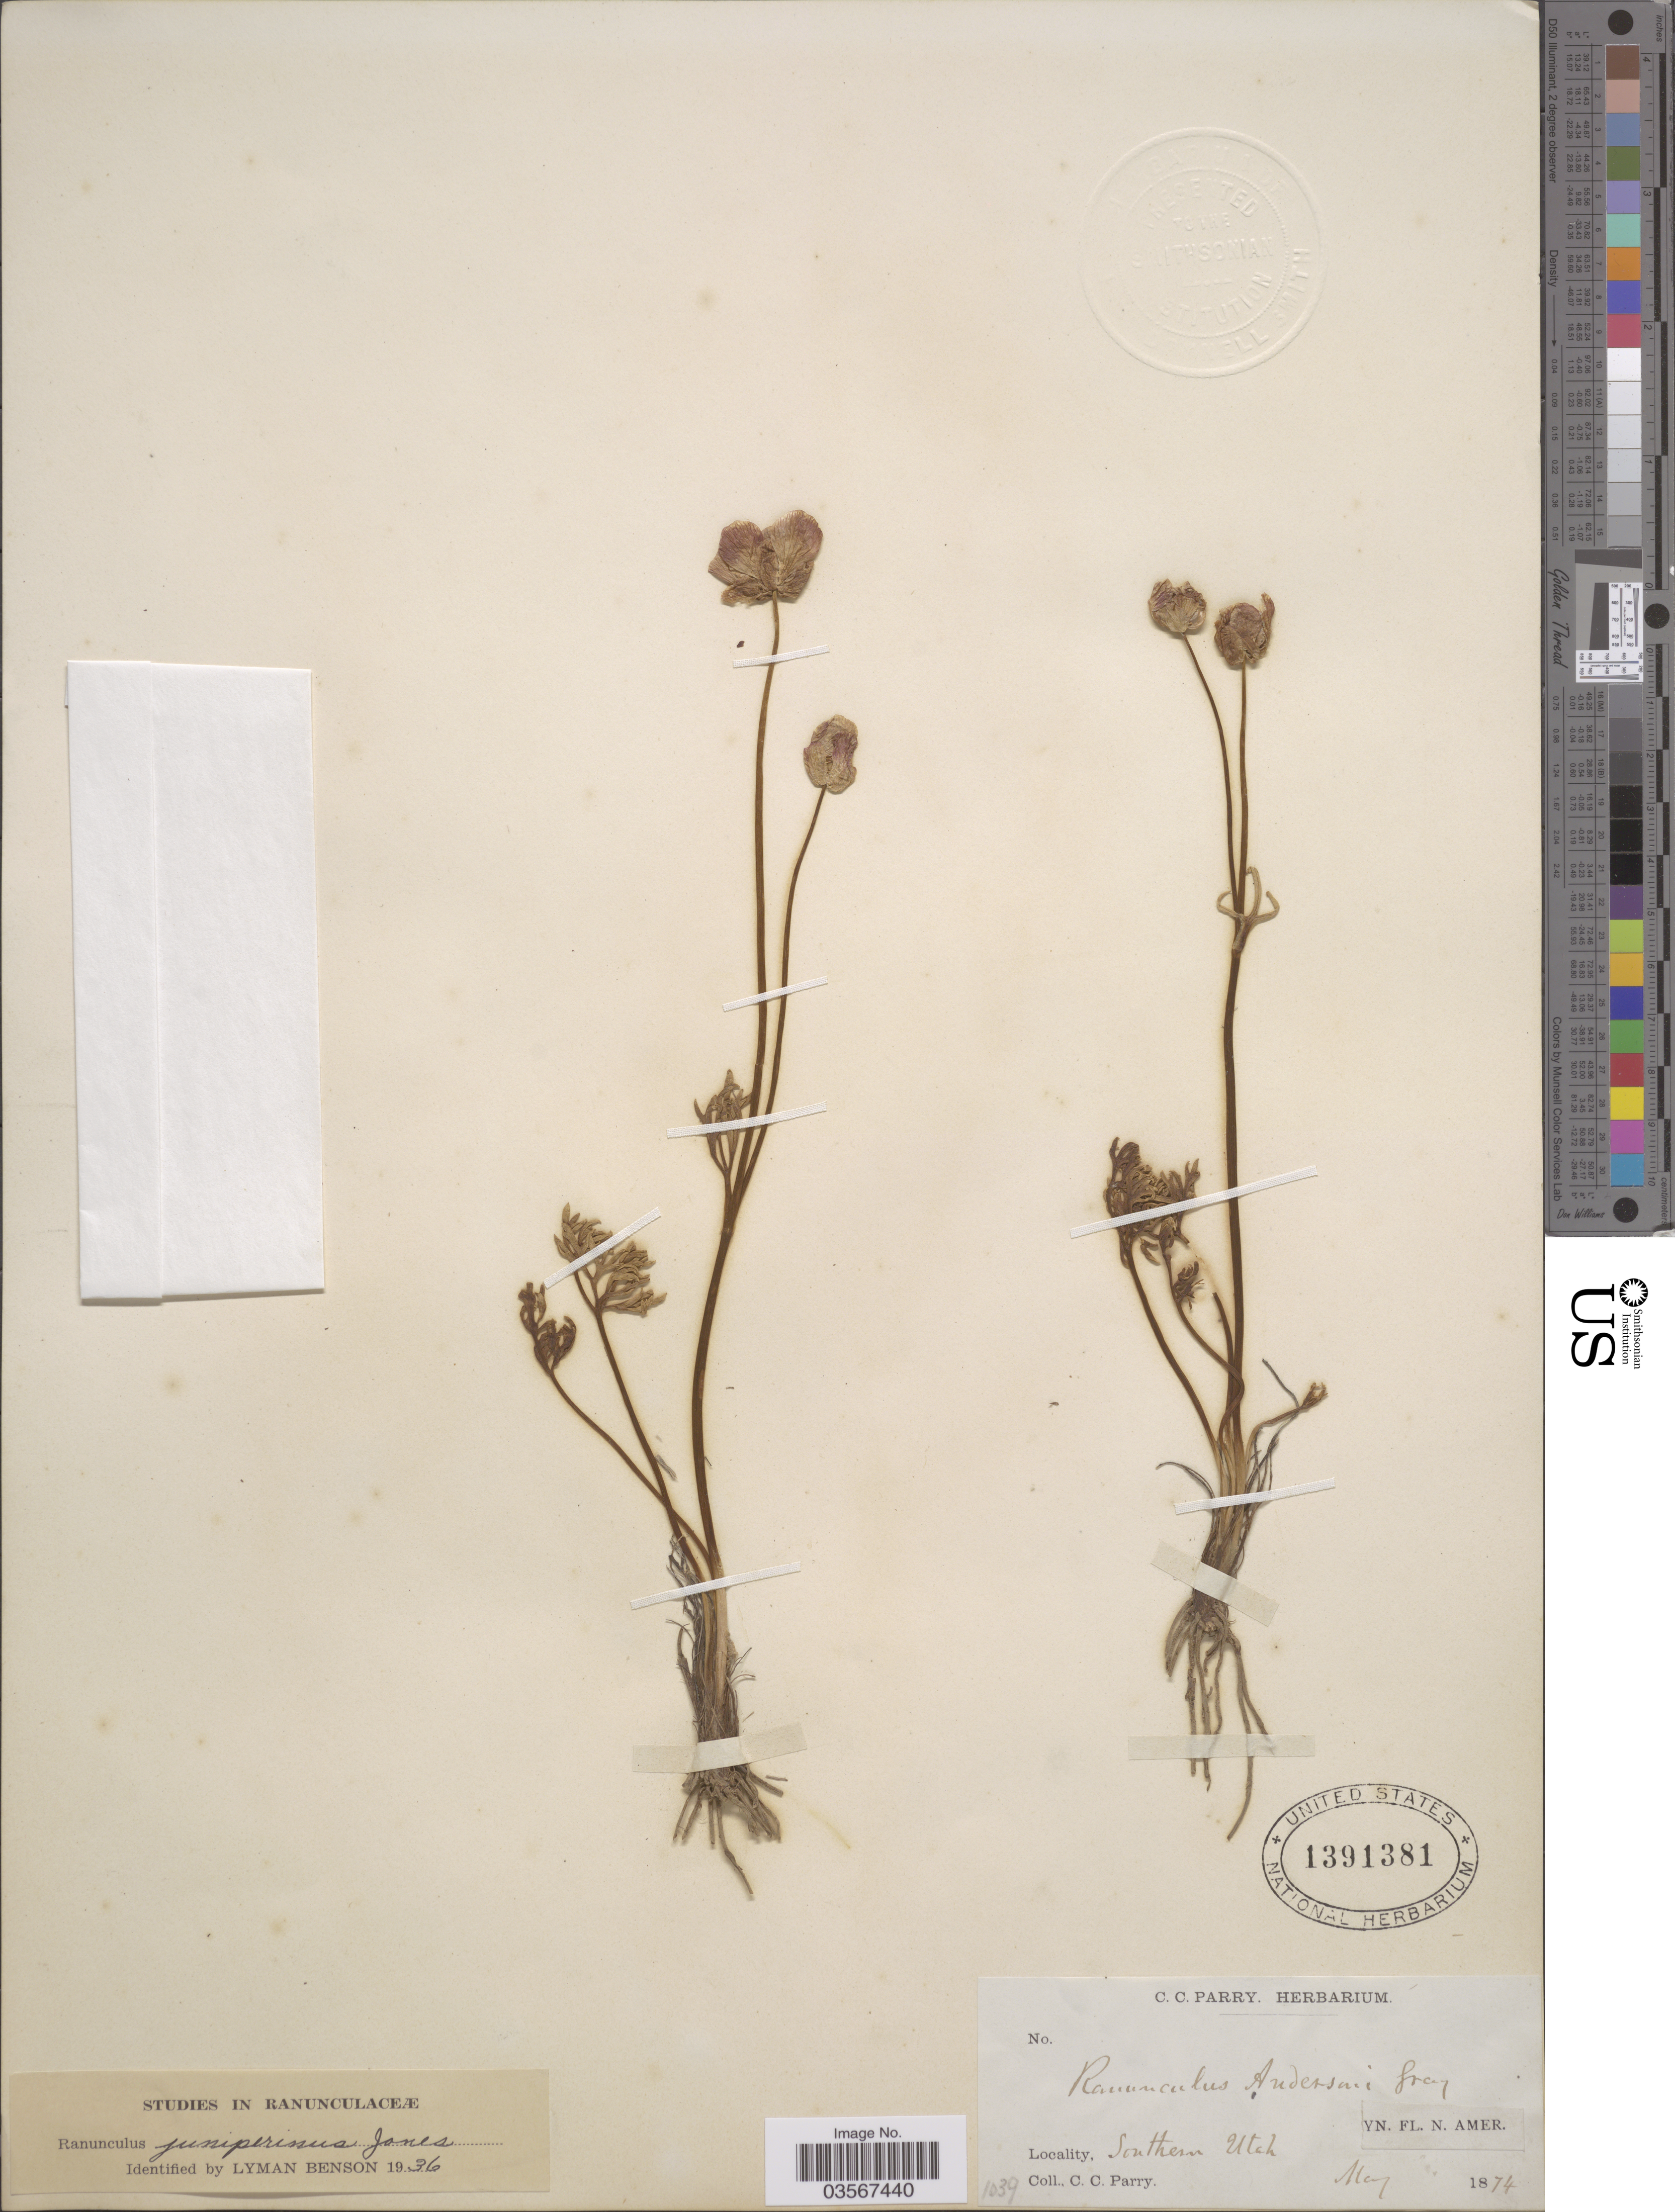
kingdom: Plantae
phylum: Tracheophyta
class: Magnoliopsida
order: Ranunculales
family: Ranunculaceae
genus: Ranunculus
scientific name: Ranunculus juniperinus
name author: M.E. Jones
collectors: C. C. Parry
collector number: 1039?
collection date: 1874-05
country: United States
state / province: Utah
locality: Southern Utah.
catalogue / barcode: US 1391381